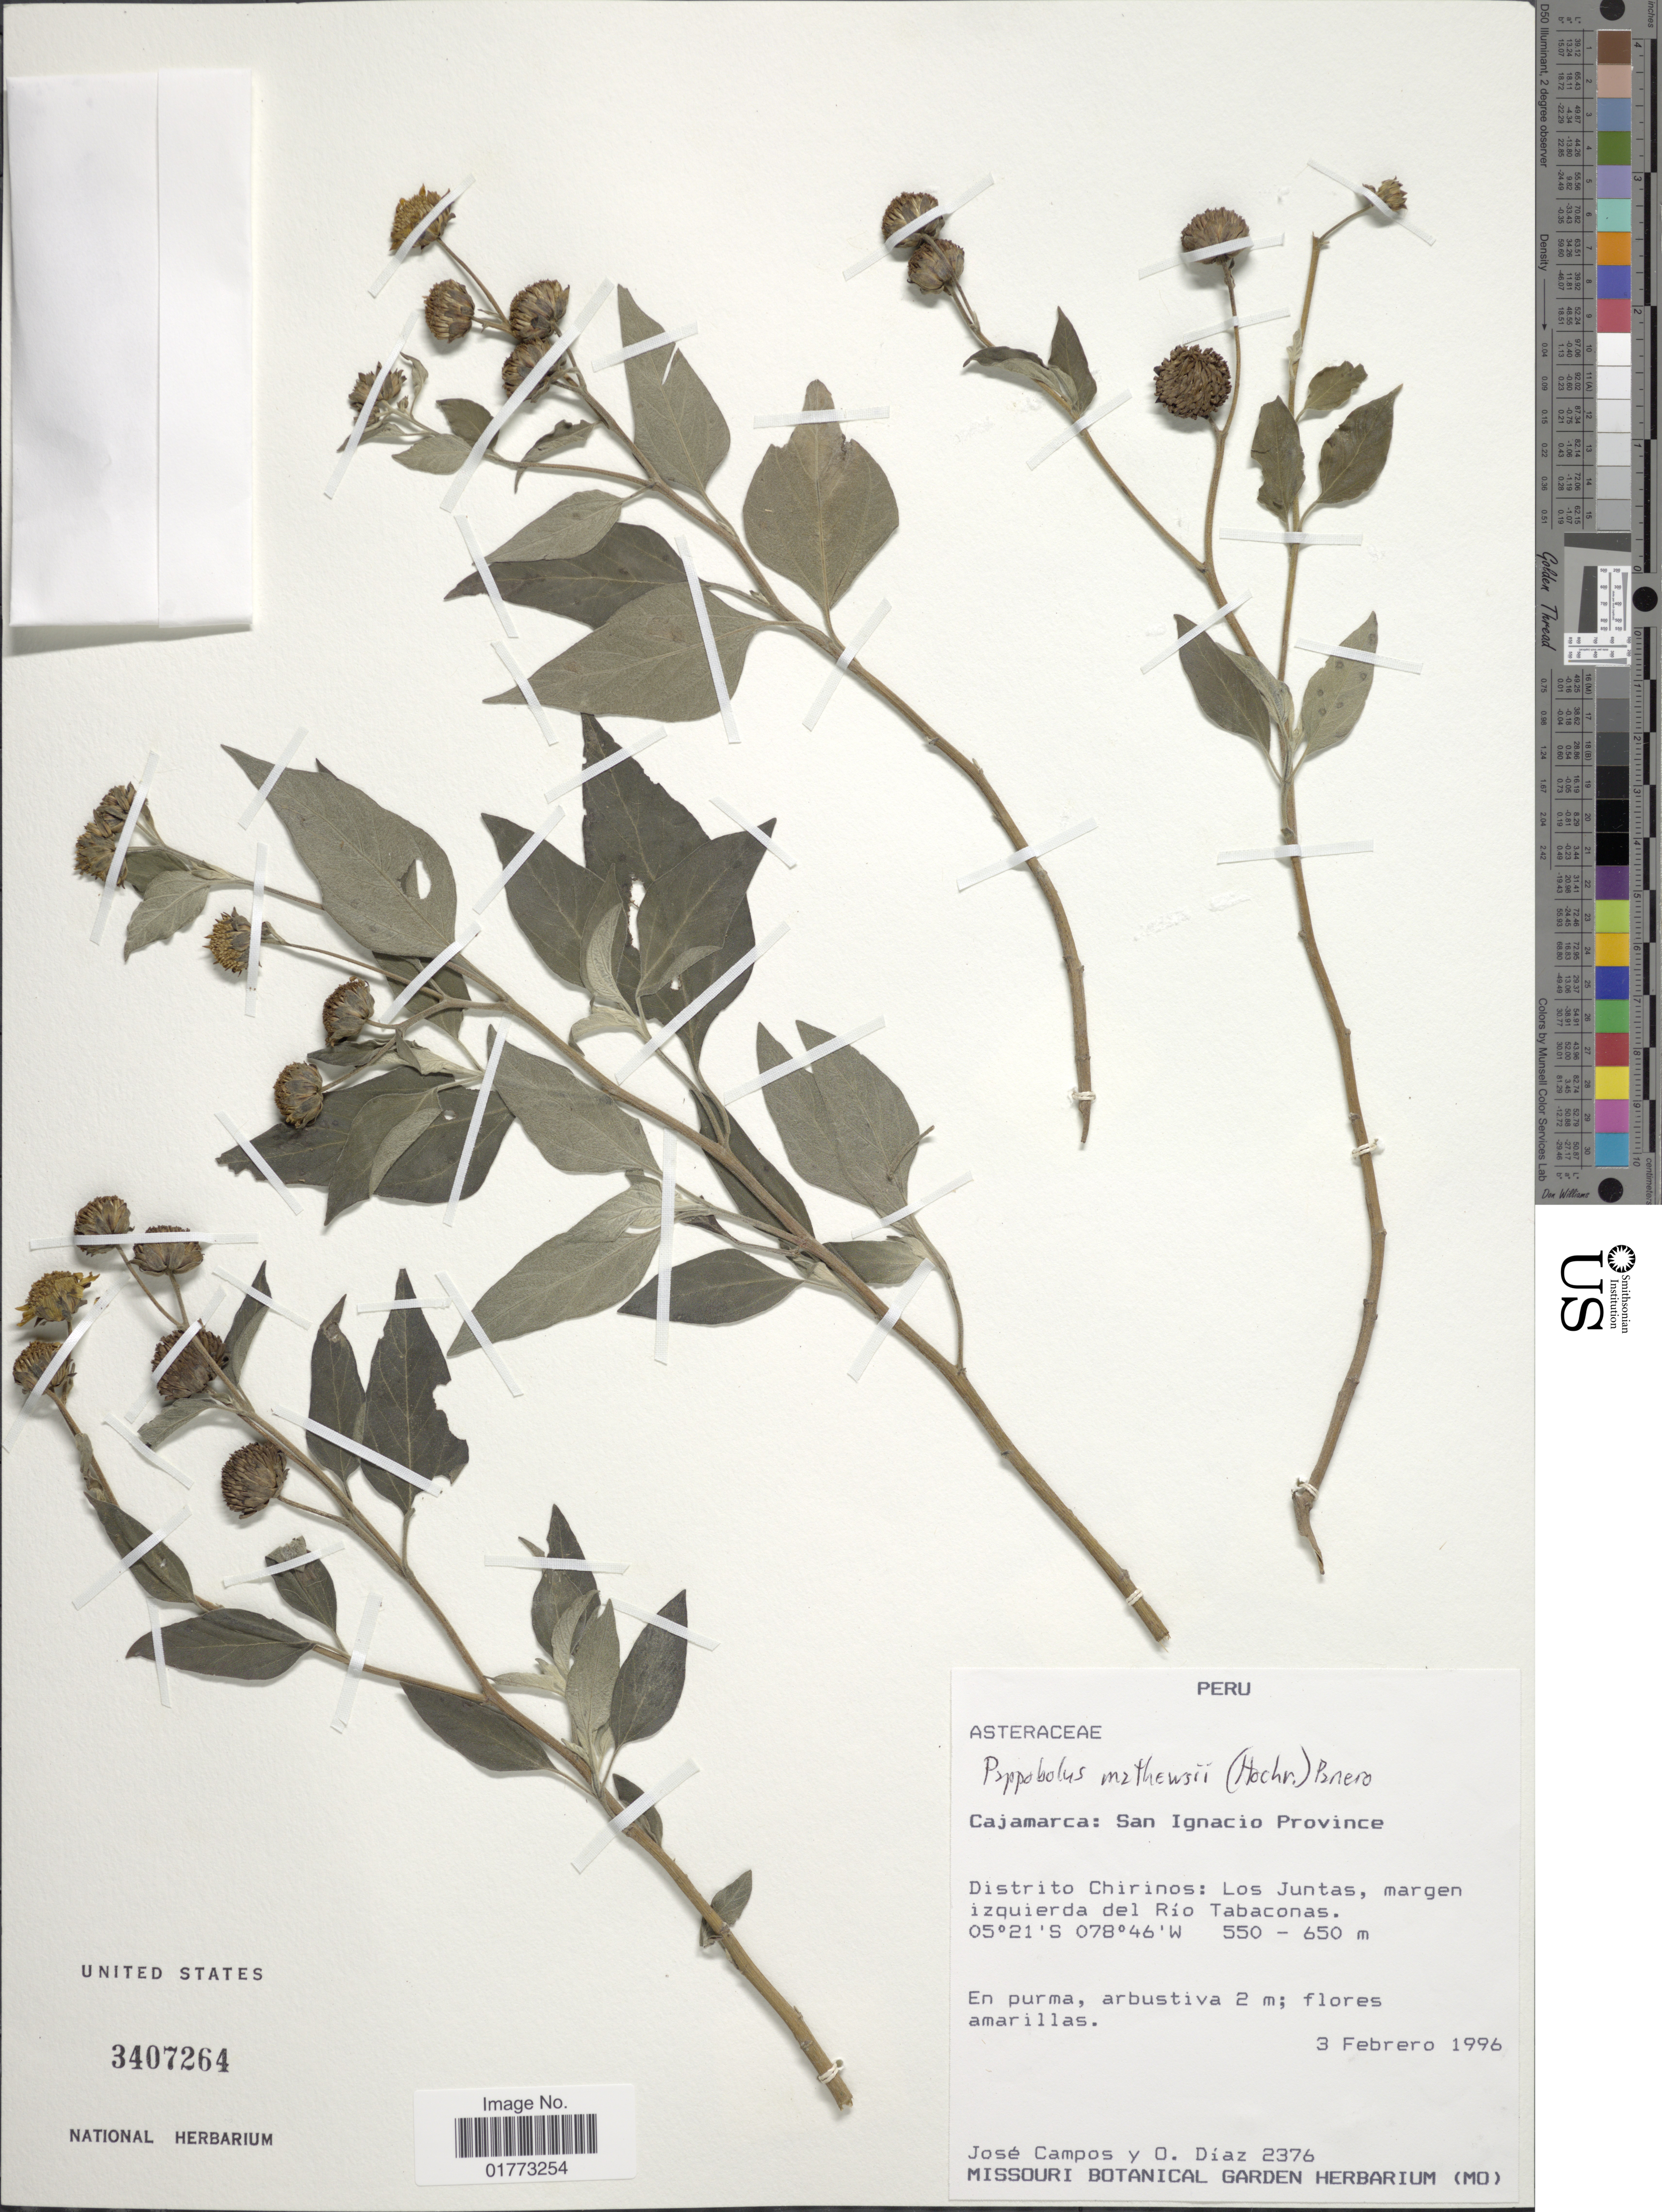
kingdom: Plantae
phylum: Tracheophyta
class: Magnoliopsida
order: Asterales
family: Asteraceae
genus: Pappobolus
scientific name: Pappobolus matthewsii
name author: (Hochr.) Panero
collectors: J. Campos & O. Diaz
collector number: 2376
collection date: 1996-02-03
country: Peru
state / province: Cajamarca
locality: San Ignacio Province, Distrito Chirinos: Los Juntas, margen izquierda del Río Tabaconas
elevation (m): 550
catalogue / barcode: US 3407264